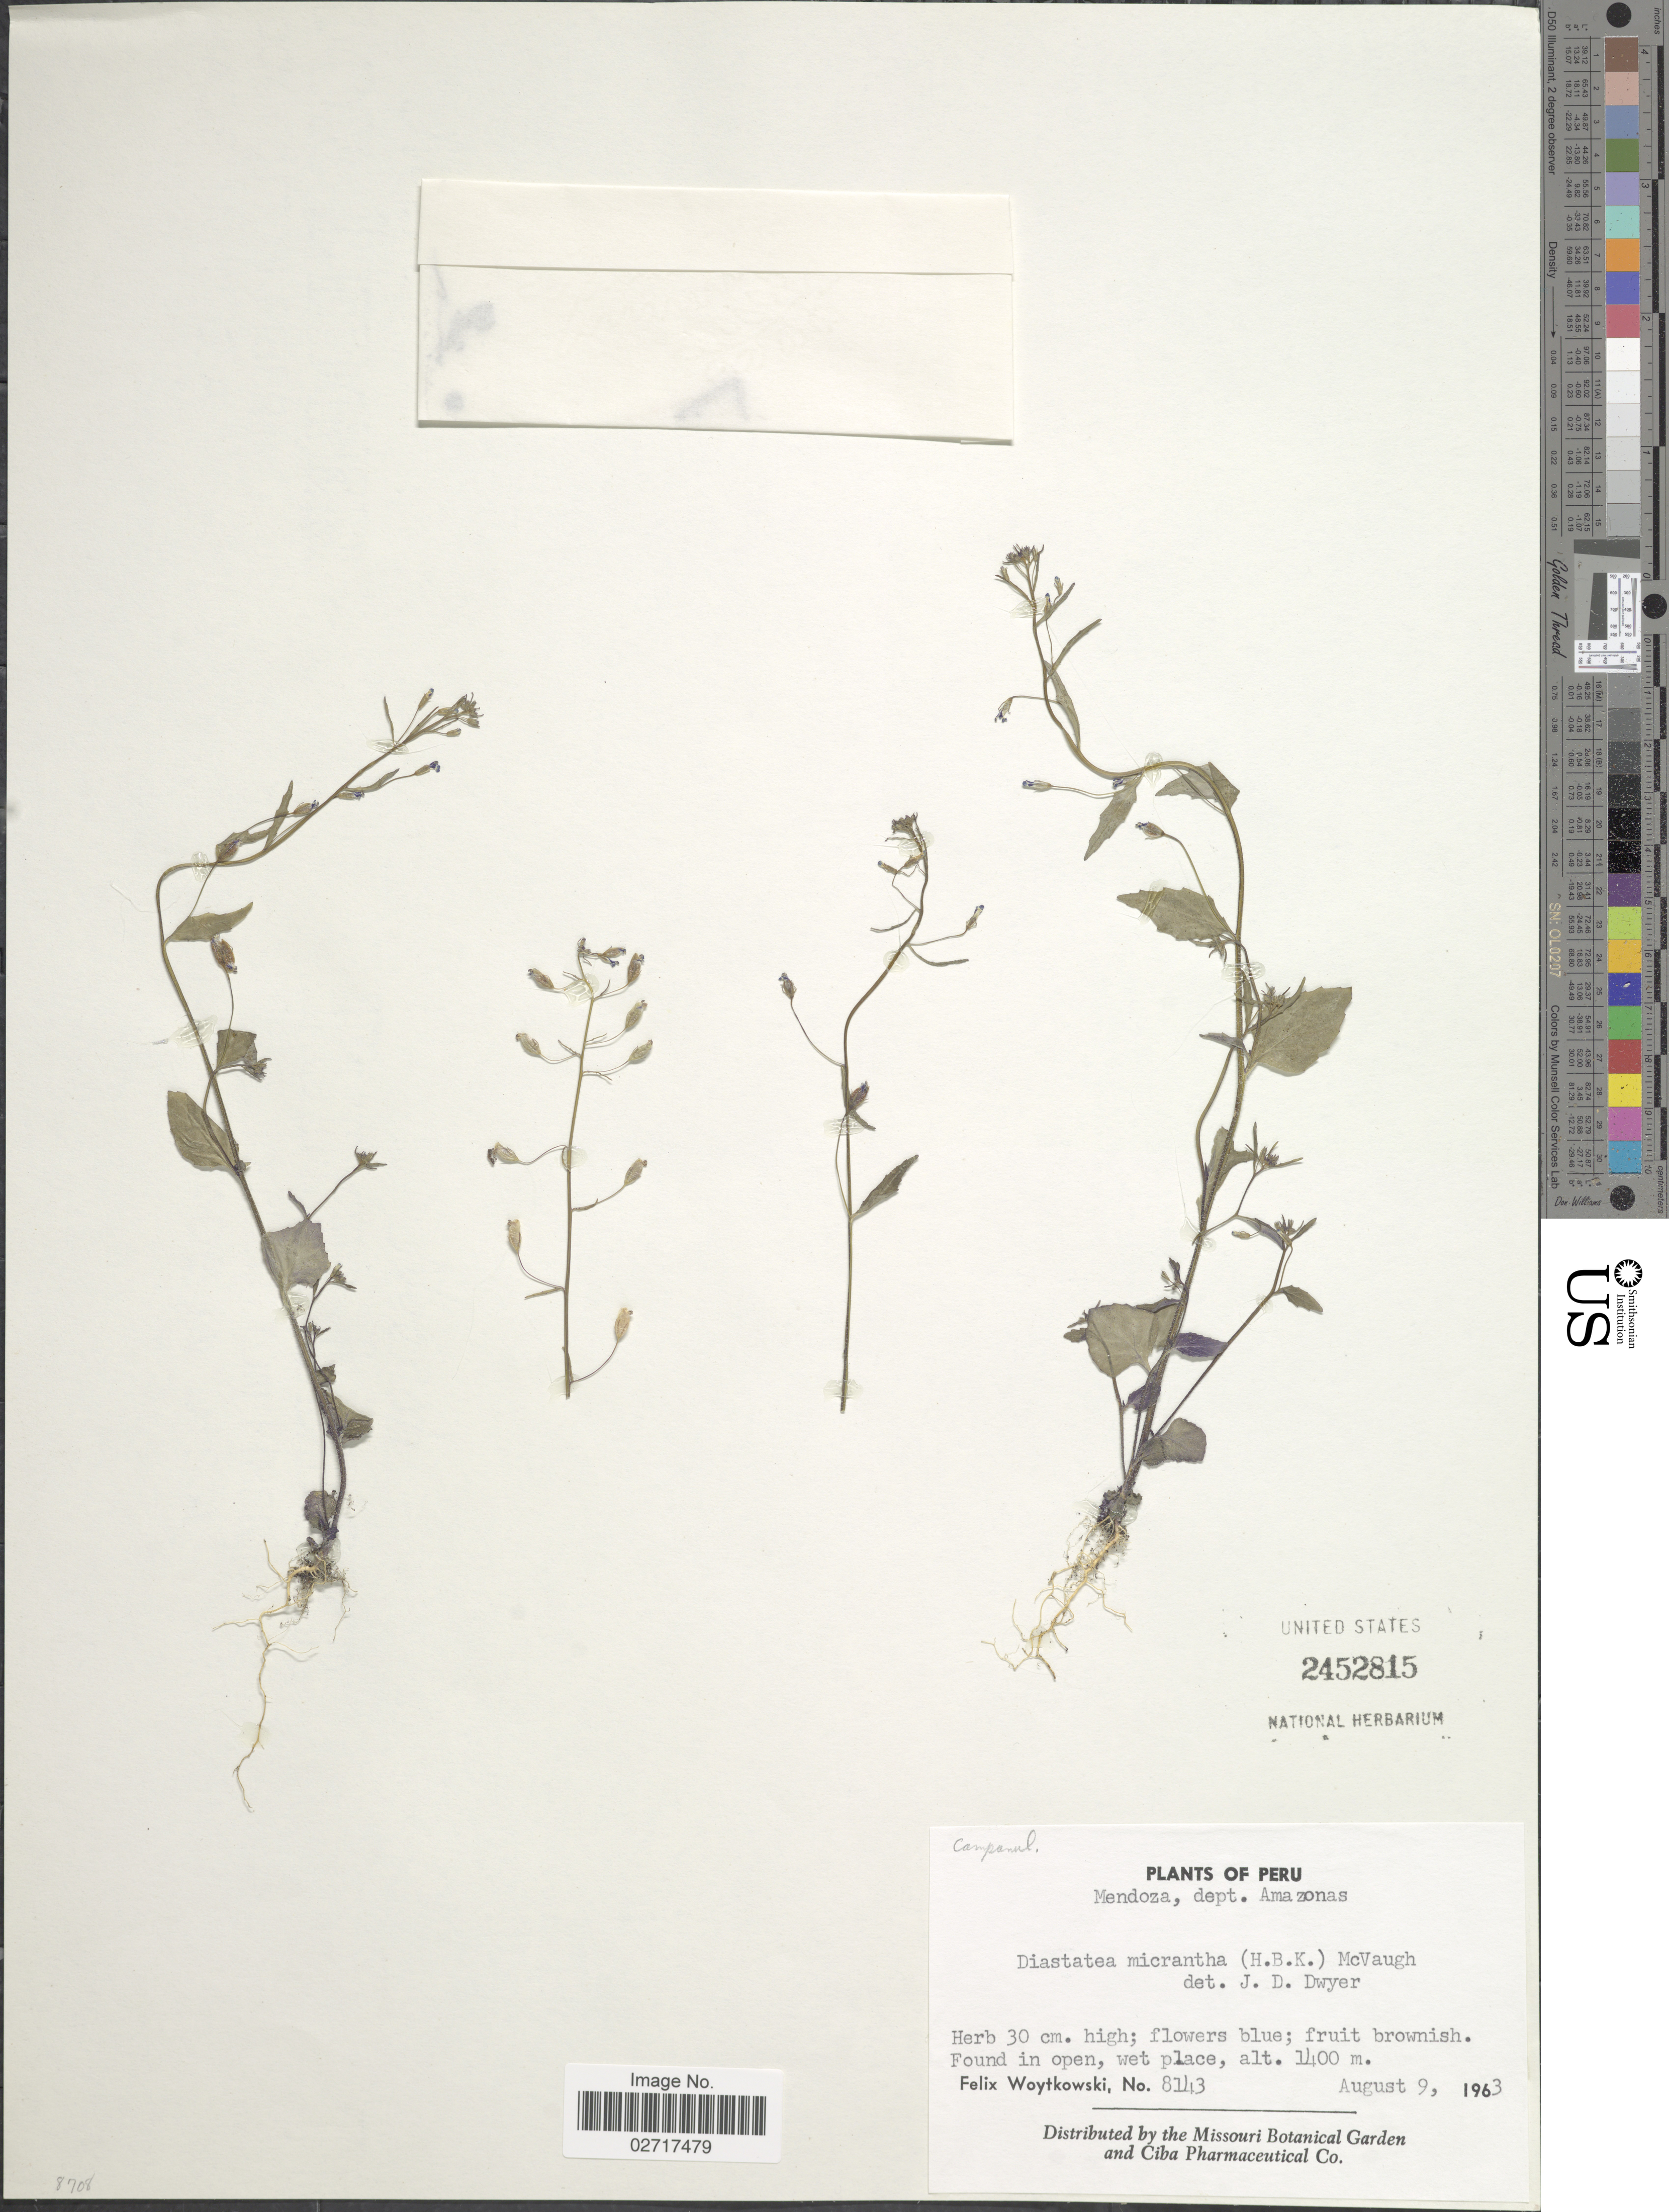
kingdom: Plantae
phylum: Tracheophyta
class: Magnoliopsida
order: Asterales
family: Campanulaceae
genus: Diastatea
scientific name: Diastatea micrantha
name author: (Kunth) McVaugh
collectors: F. Woytkowski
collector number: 8143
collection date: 1963-08-09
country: Peru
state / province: Amazonas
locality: Mendoza, dept. Amazonas.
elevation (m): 1400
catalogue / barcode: US 2452815